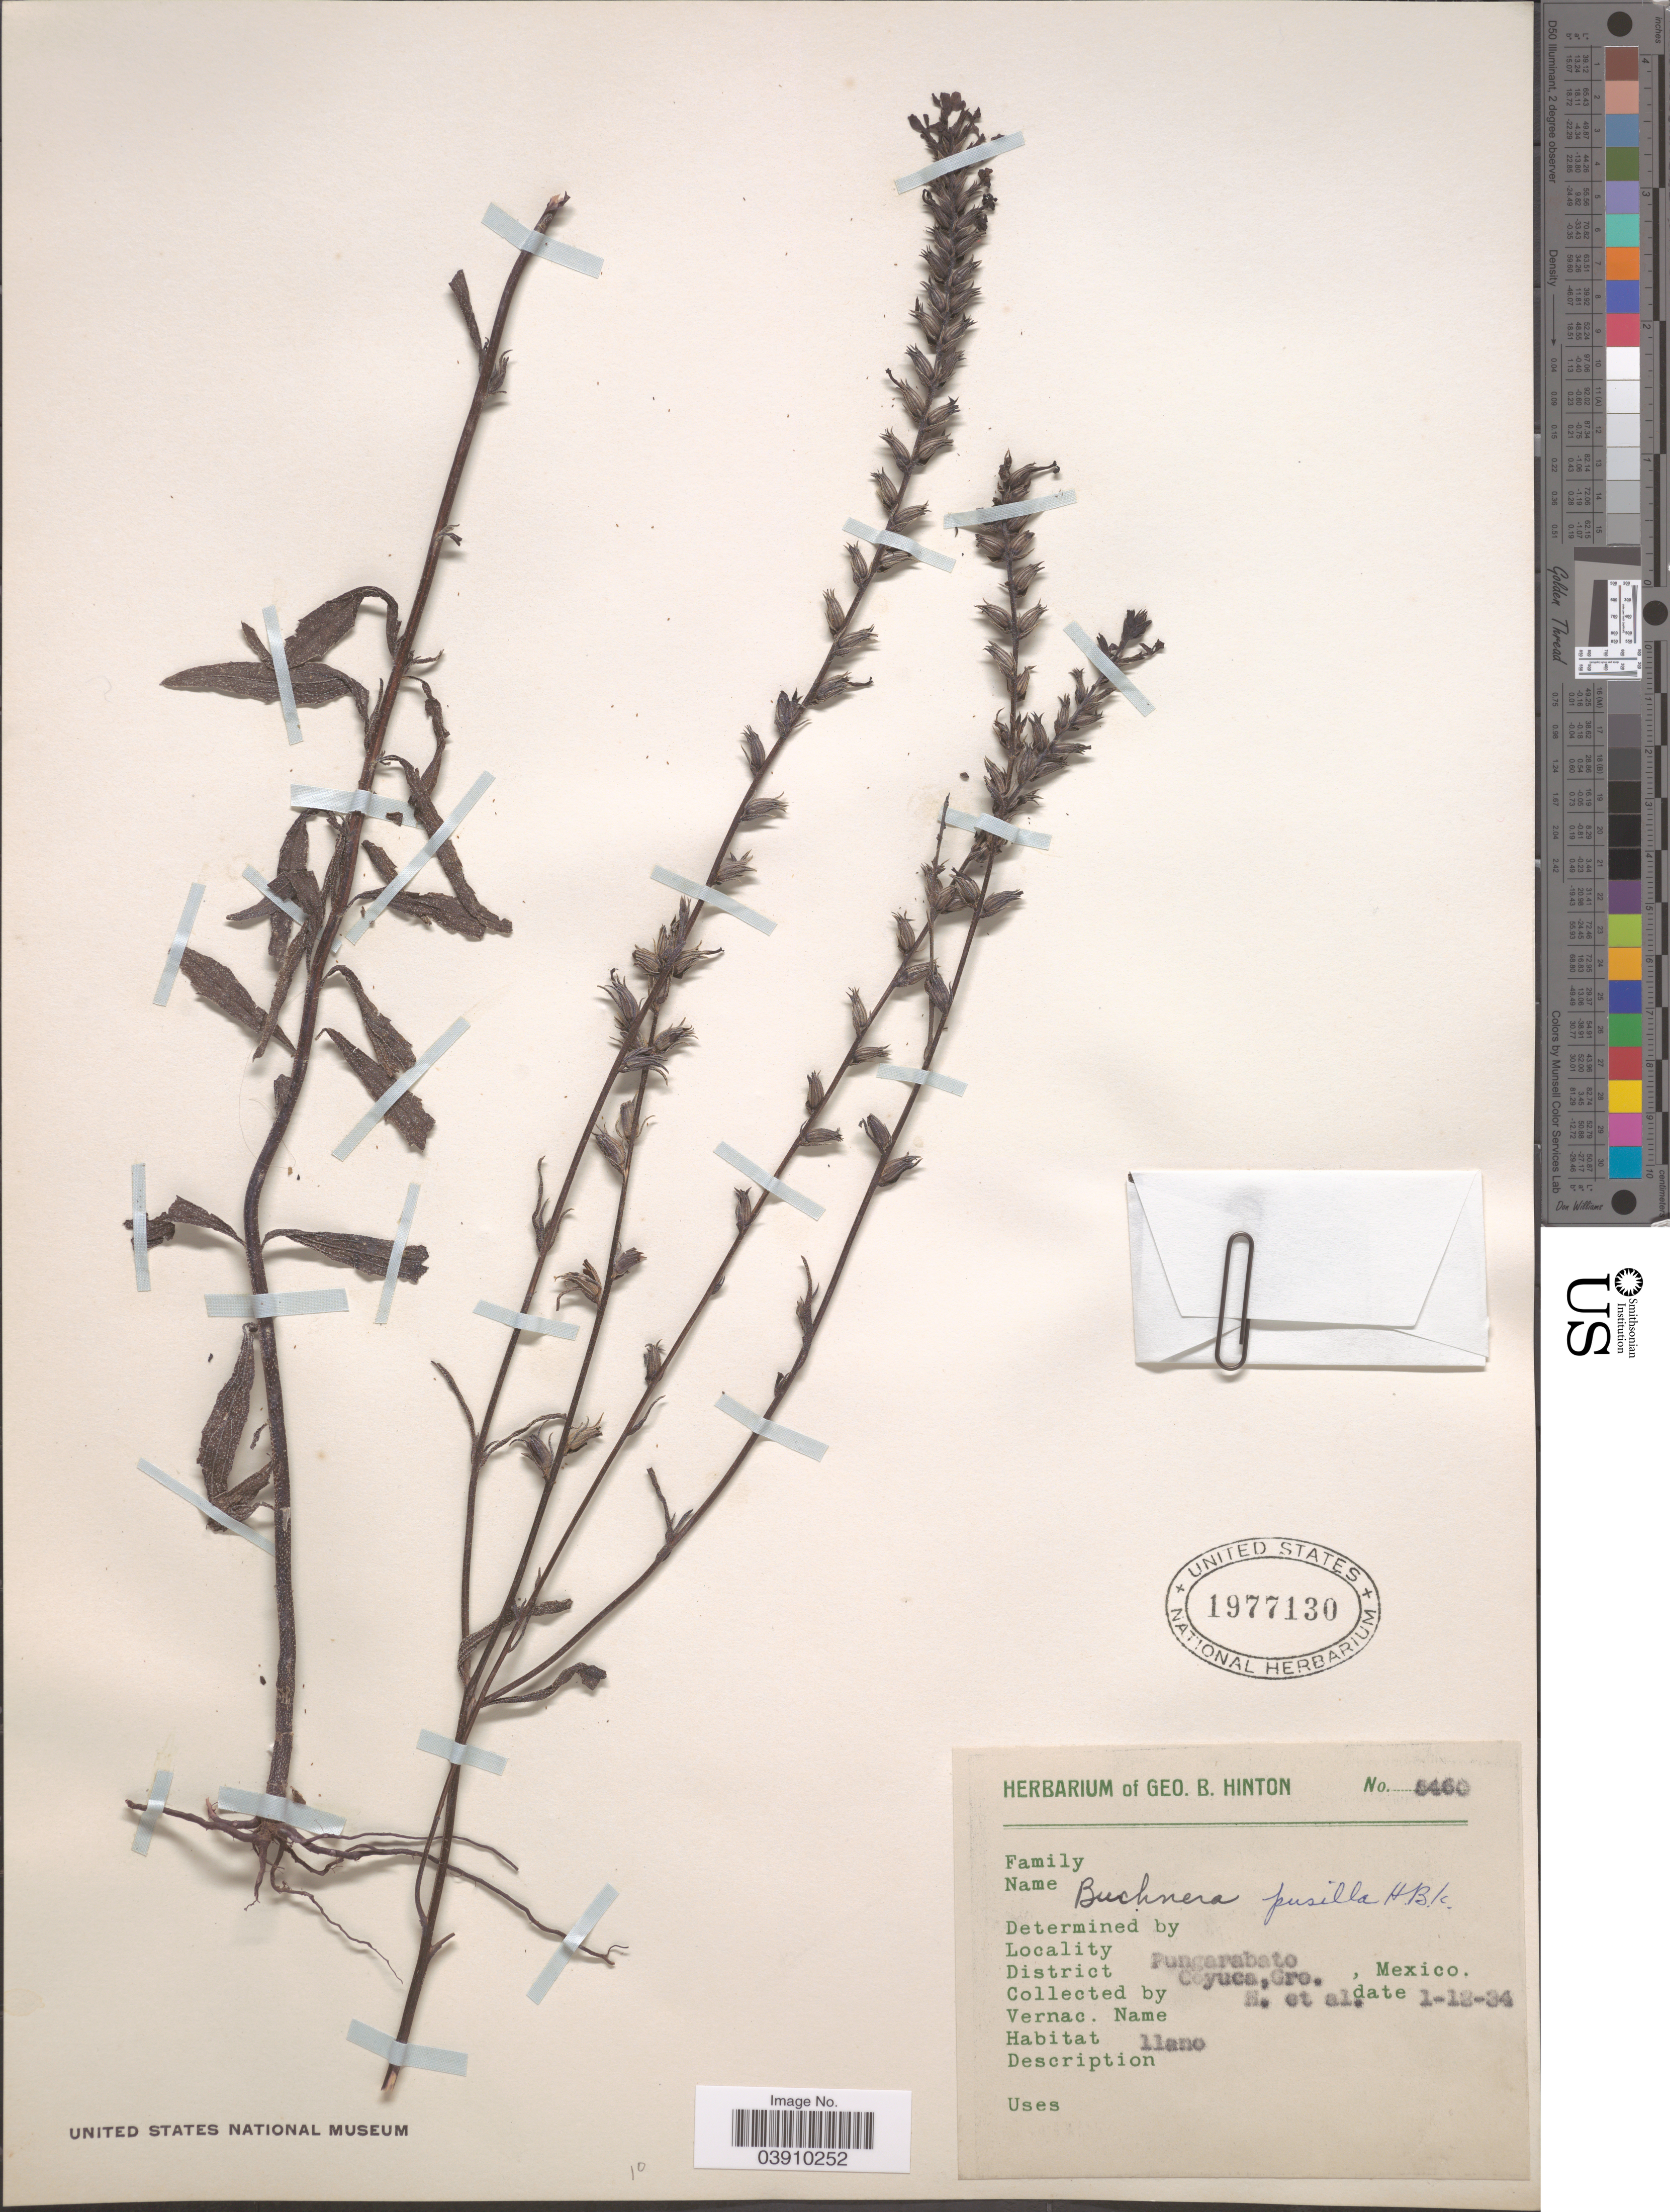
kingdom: Plantae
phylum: Tracheophyta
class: Magnoliopsida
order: Lamiales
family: Orobanchaceae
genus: Buchnera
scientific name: Buchnera pusilla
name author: Kunth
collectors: G. B. Hinton & et al.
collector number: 5460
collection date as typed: Transcribed d/m/y: 1/12/34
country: Mexico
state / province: Guerrero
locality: Pungarabato. District Coyuca.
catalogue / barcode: US 1977130